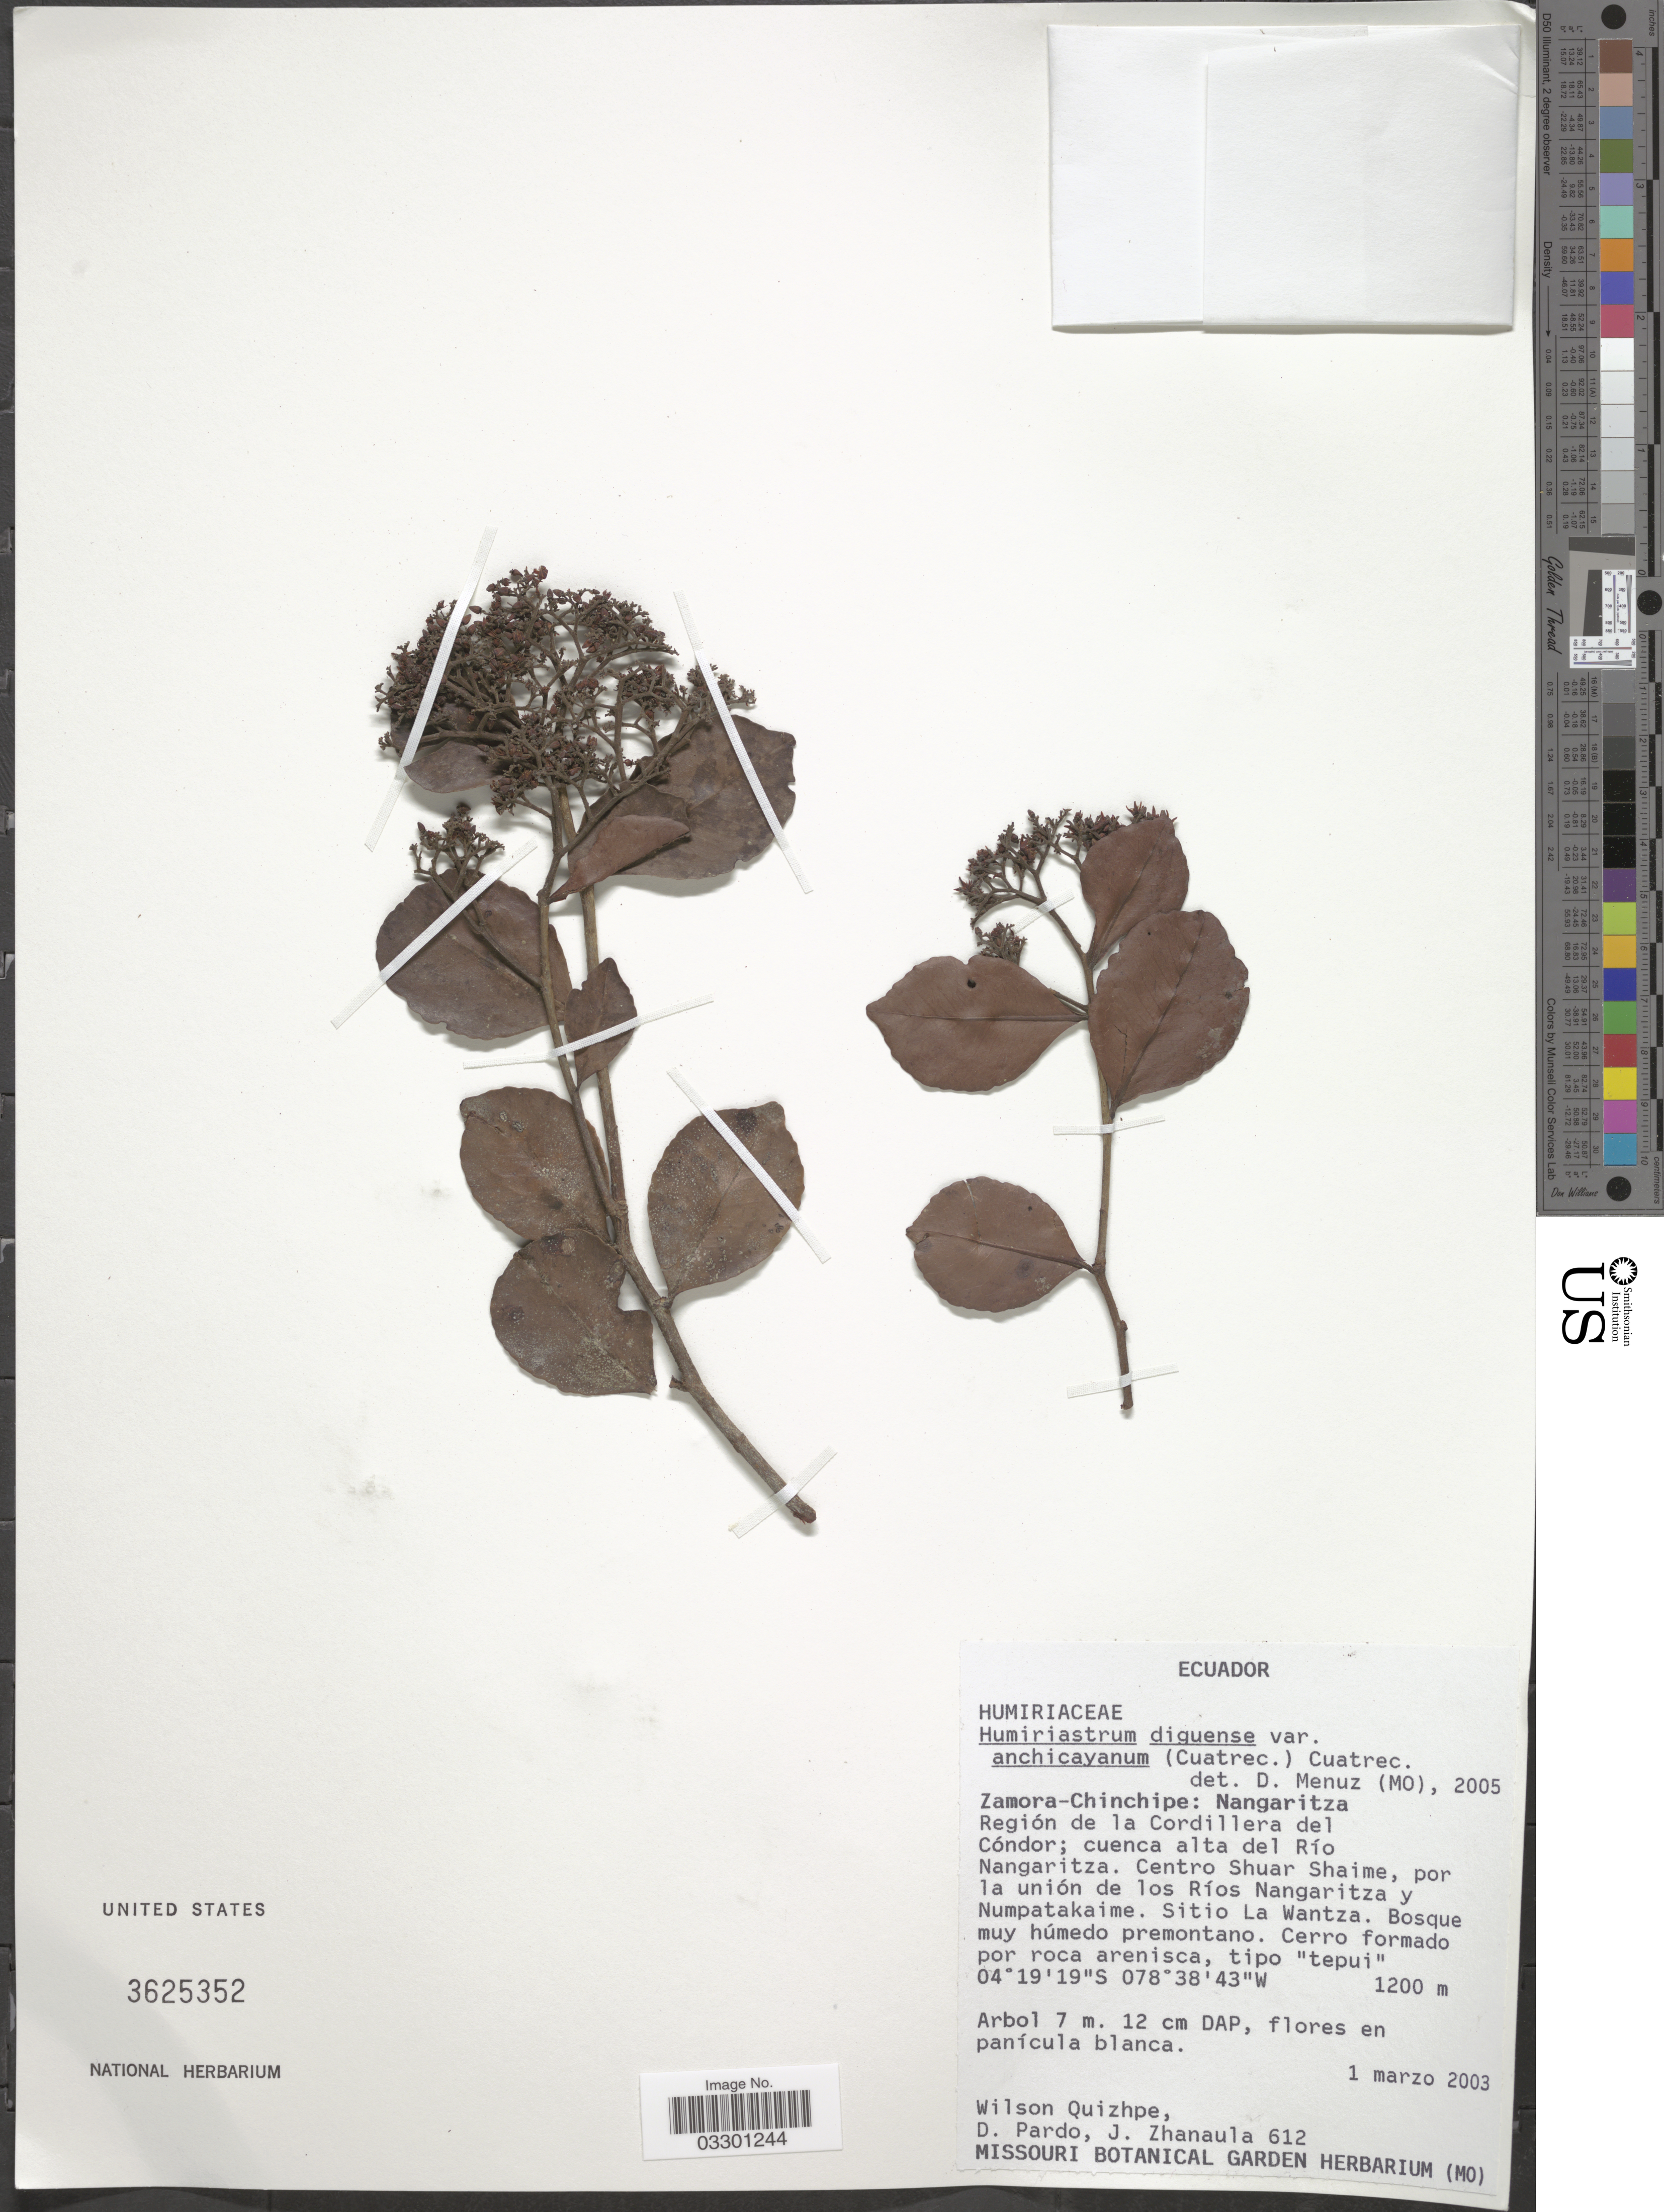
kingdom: Plantae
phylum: Tracheophyta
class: Magnoliopsida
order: Malpighiales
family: Humiriaceae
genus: Humiriastrum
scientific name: Humiriastrum diguense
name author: (Cuatrec.) Cuatrec.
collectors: W. Quizhpe, D. Pardo & J. Zhanaula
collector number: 612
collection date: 2003-03-01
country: Ecuador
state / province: Zamora-Chinchipe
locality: Nangaritza. Región de la Cordillera del Cóndor; cuenca alta del Río Nangaritza. Centro shuar Shaime, por la unión de los Ríos Nangaritza y Numpatakaime. Sitio La Wantza.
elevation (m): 1200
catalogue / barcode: US 3625352